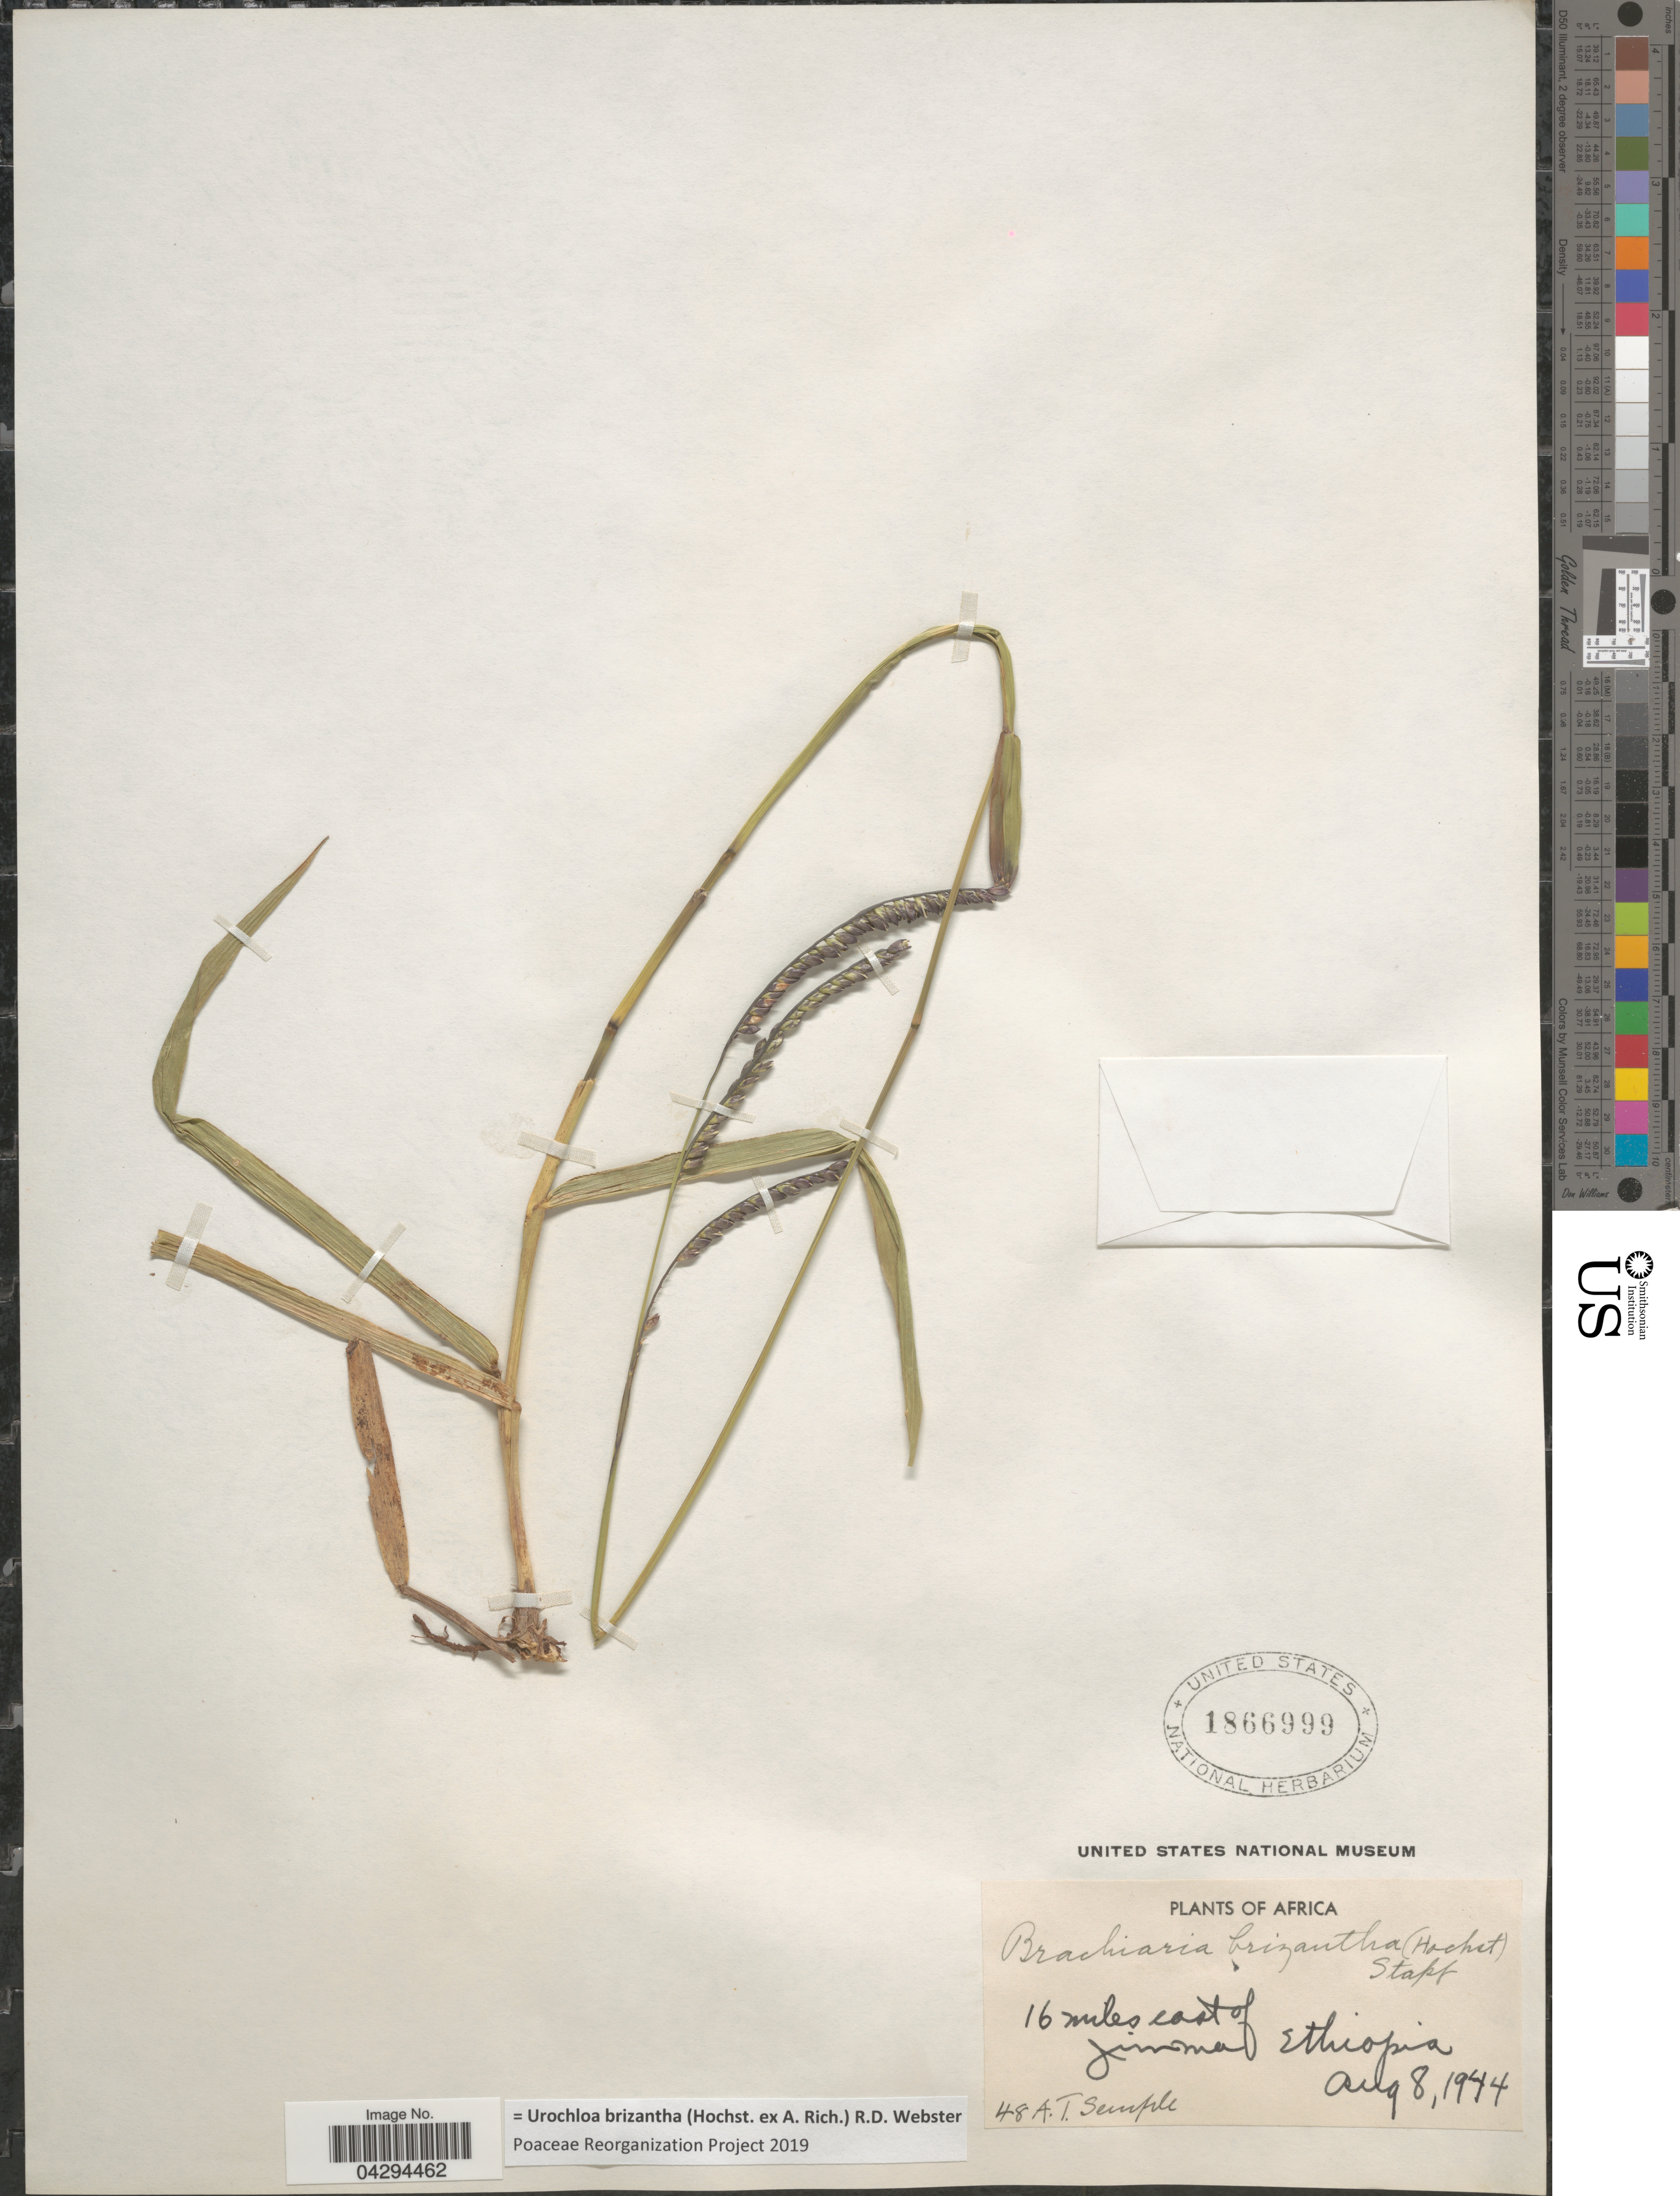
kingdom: Plantae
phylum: Tracheophyta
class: Liliopsida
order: Poales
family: Poaceae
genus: Urochloa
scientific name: Urochloa brizantha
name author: (Hochst. ex A. Rich.) R.D. Webster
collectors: A. Semple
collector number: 48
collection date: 1944-08-08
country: Ethiopia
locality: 16 miles east of Jimma.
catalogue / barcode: US 1866999